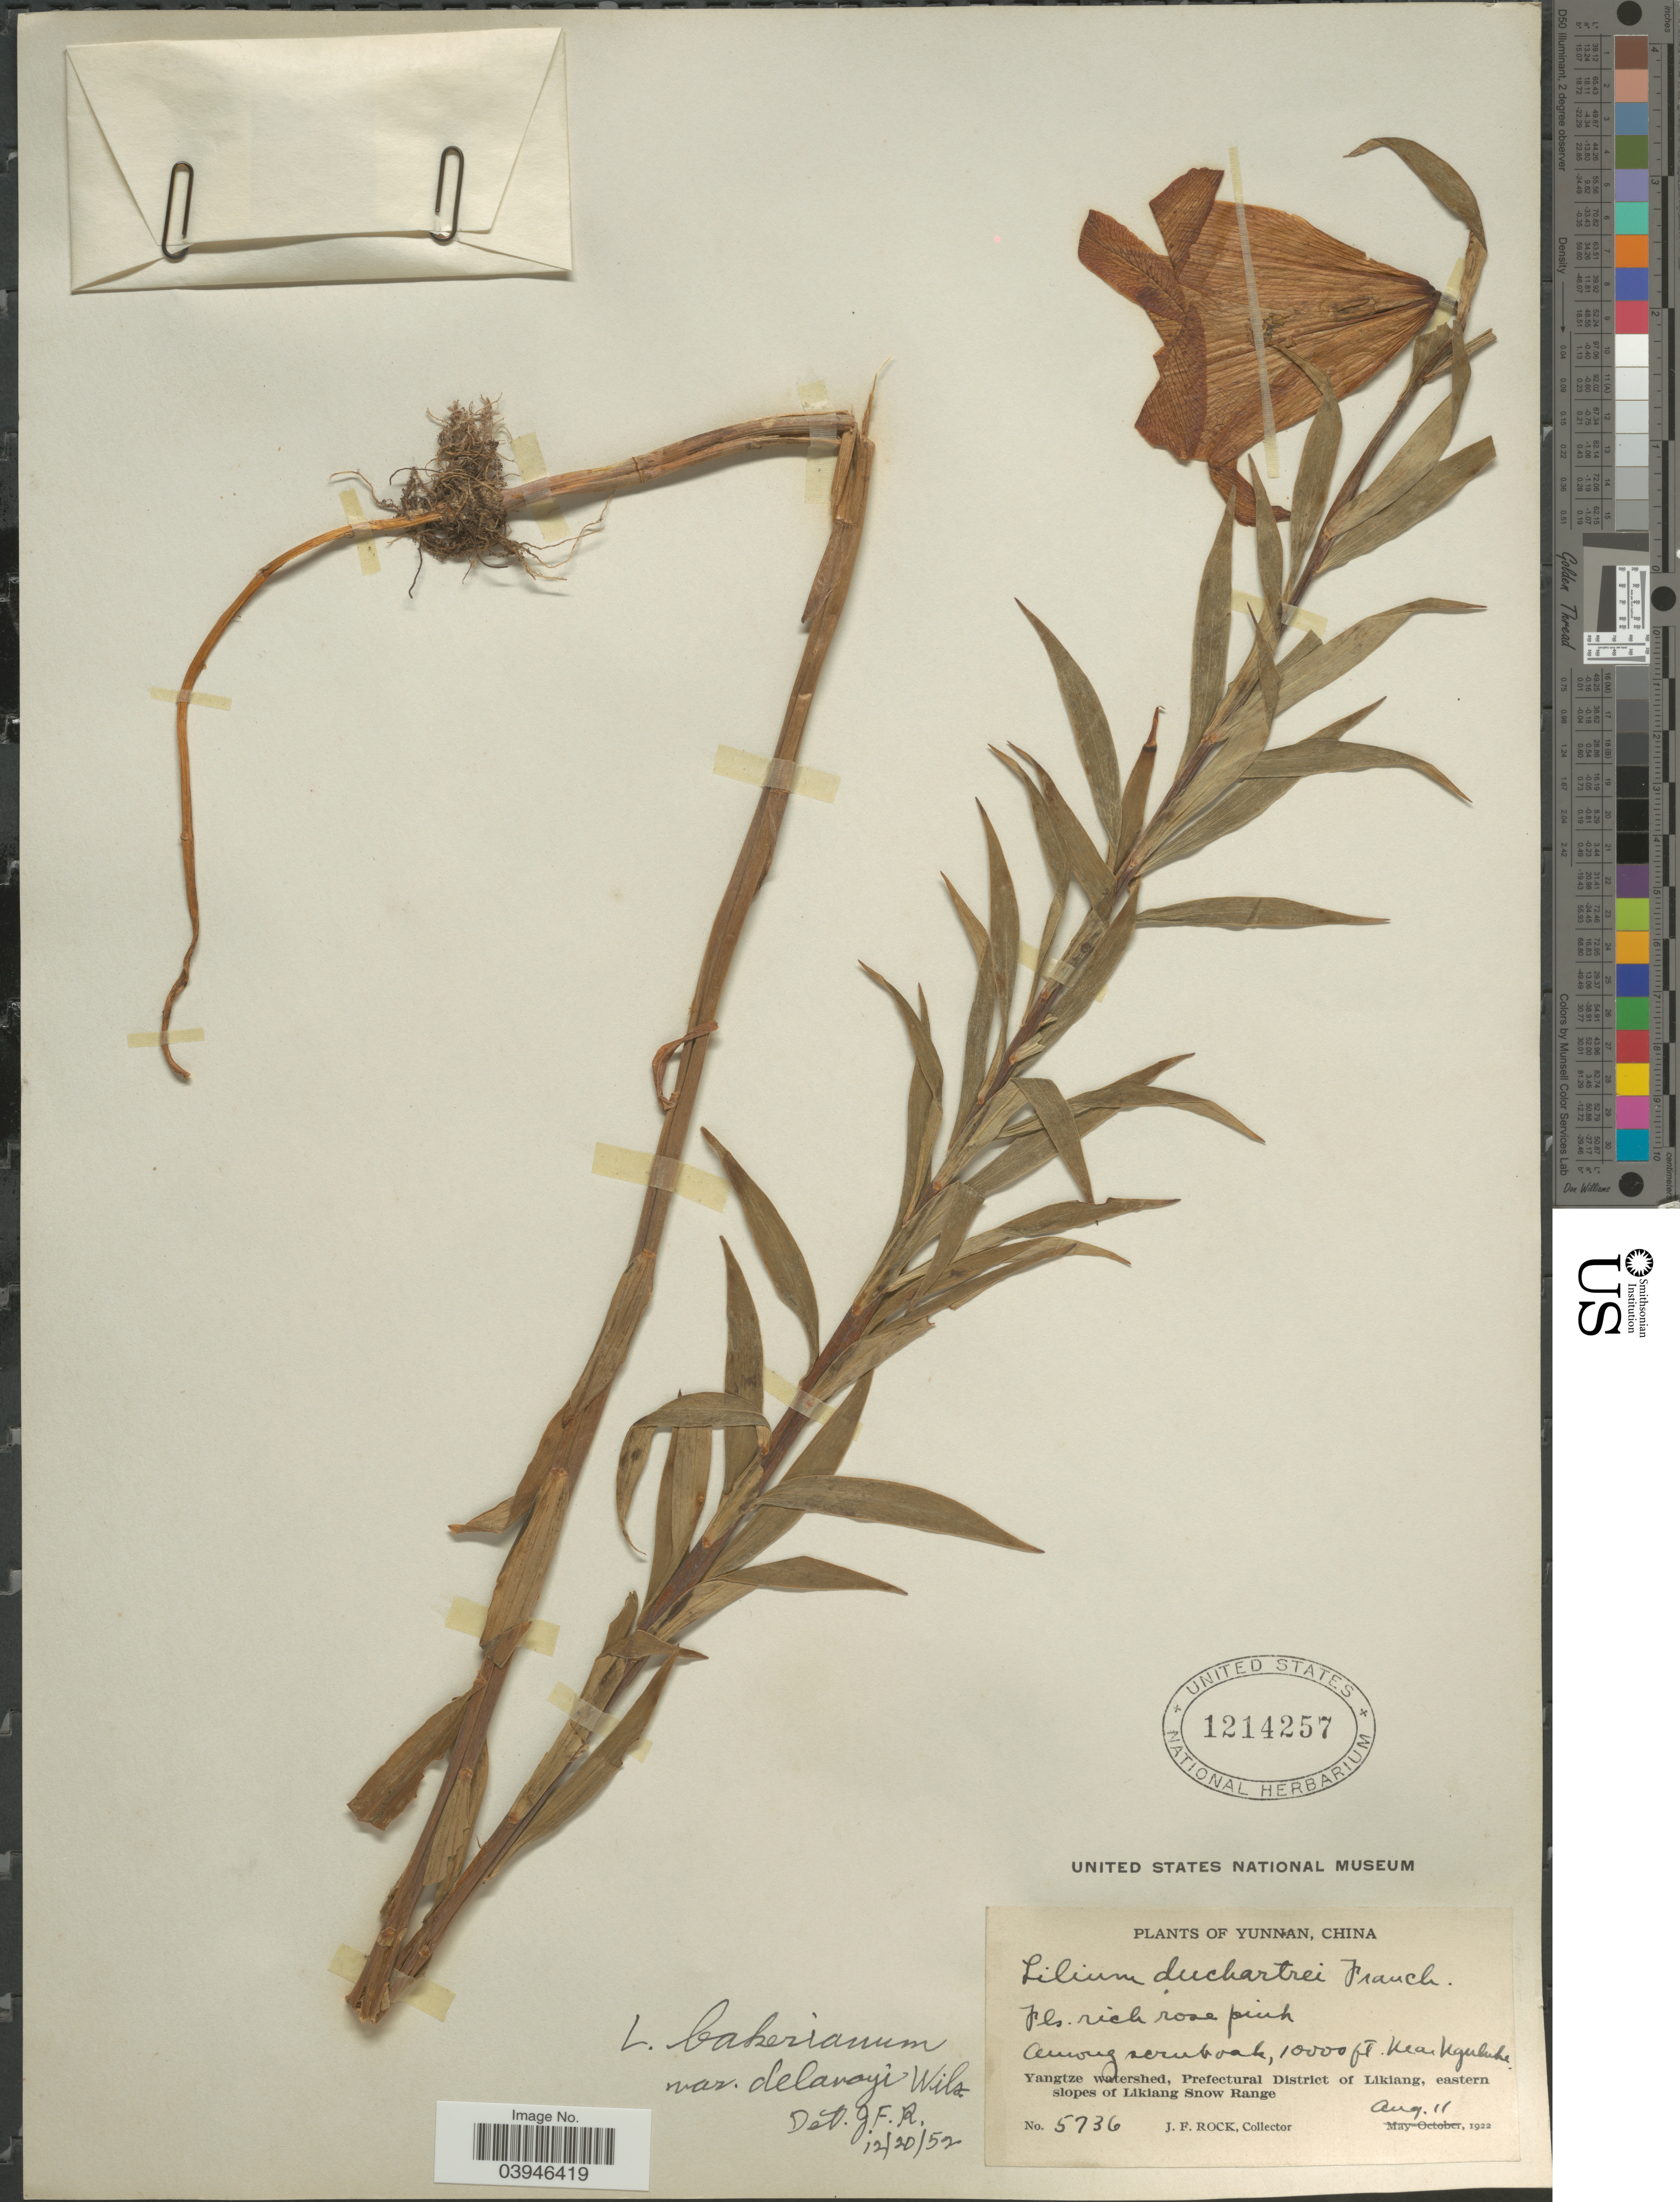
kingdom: Plantae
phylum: Tracheophyta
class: Liliopsida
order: Liliales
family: Liliaceae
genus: Lilium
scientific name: Lilium bakerianum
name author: Collett & Hemsl.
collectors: J. Rock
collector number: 5736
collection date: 1922-08-11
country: China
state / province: Yunnan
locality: Among scrub oak, near Nguluke. Yangtze watershed, Prefectural District of Likiang, eastern slopes of Likiang Snow Range.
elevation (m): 3048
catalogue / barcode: US 1214257